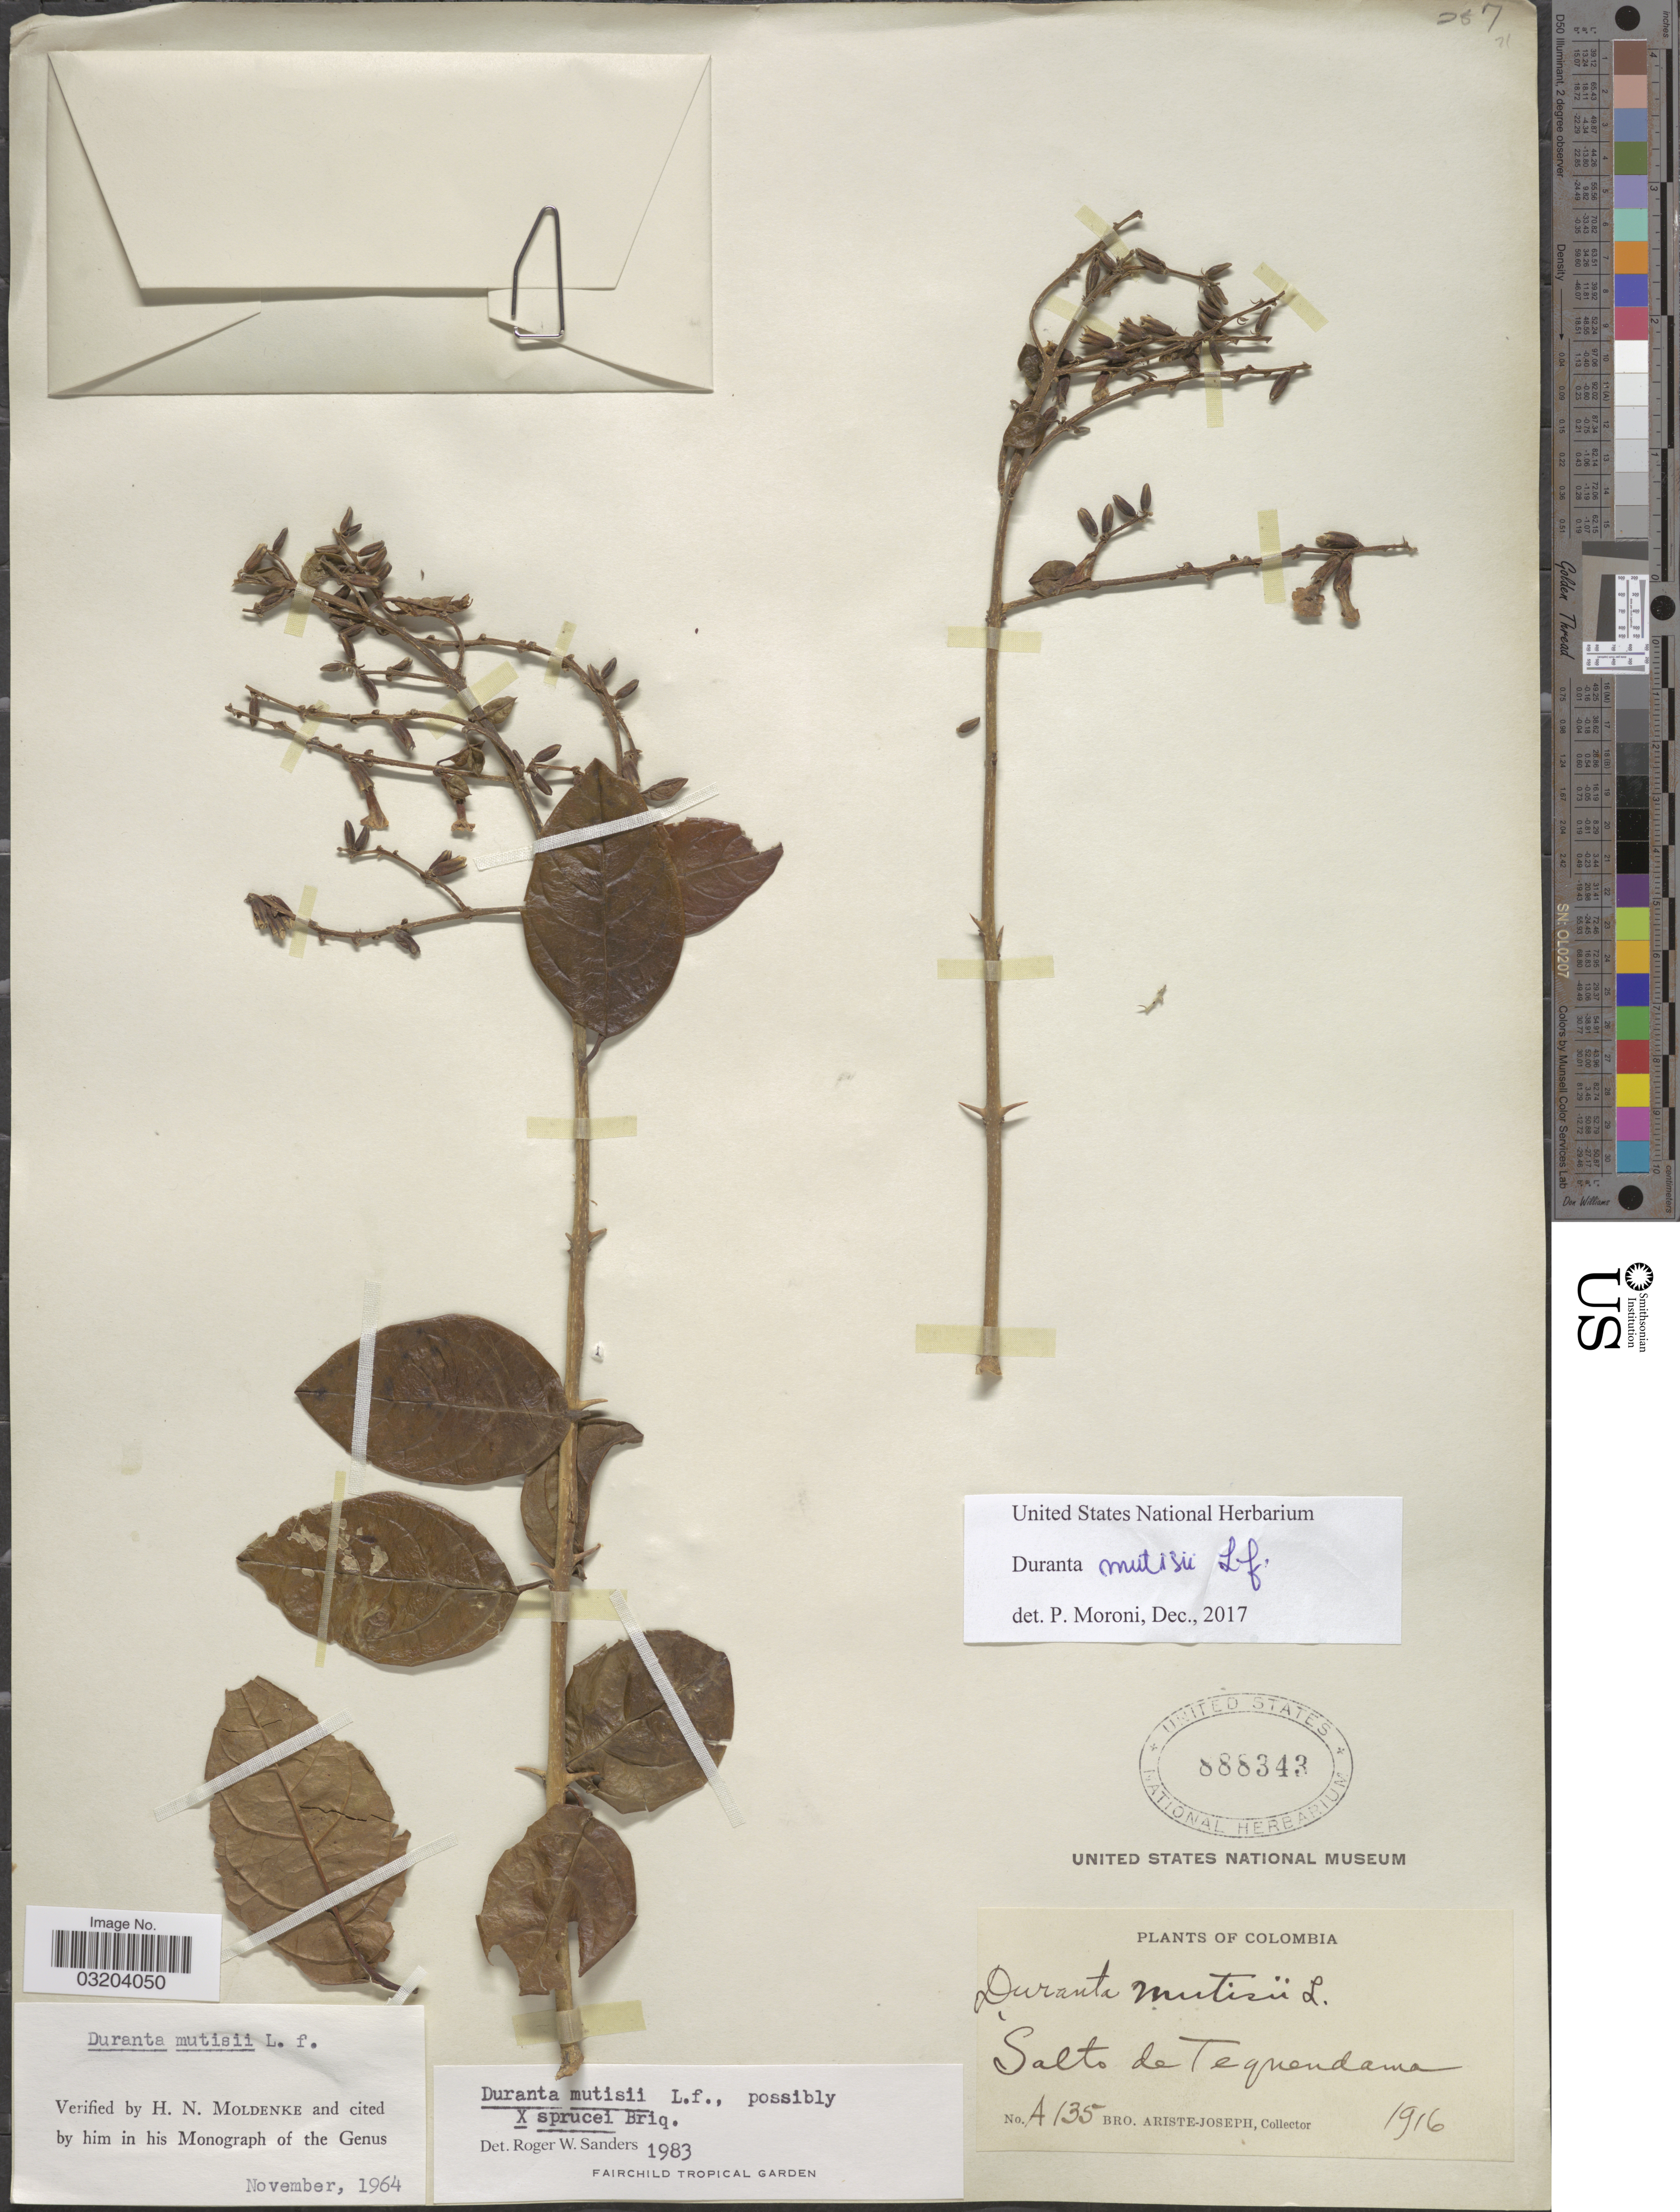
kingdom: Plantae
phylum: Tracheophyta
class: Magnoliopsida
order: Lamiales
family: Verbenaceae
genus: Duranta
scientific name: Duranta mutisii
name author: L. f.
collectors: Bro. Ariste-Joseph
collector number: A 135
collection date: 1916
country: Colombia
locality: Salto de Tequendama.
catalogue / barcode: US 888343